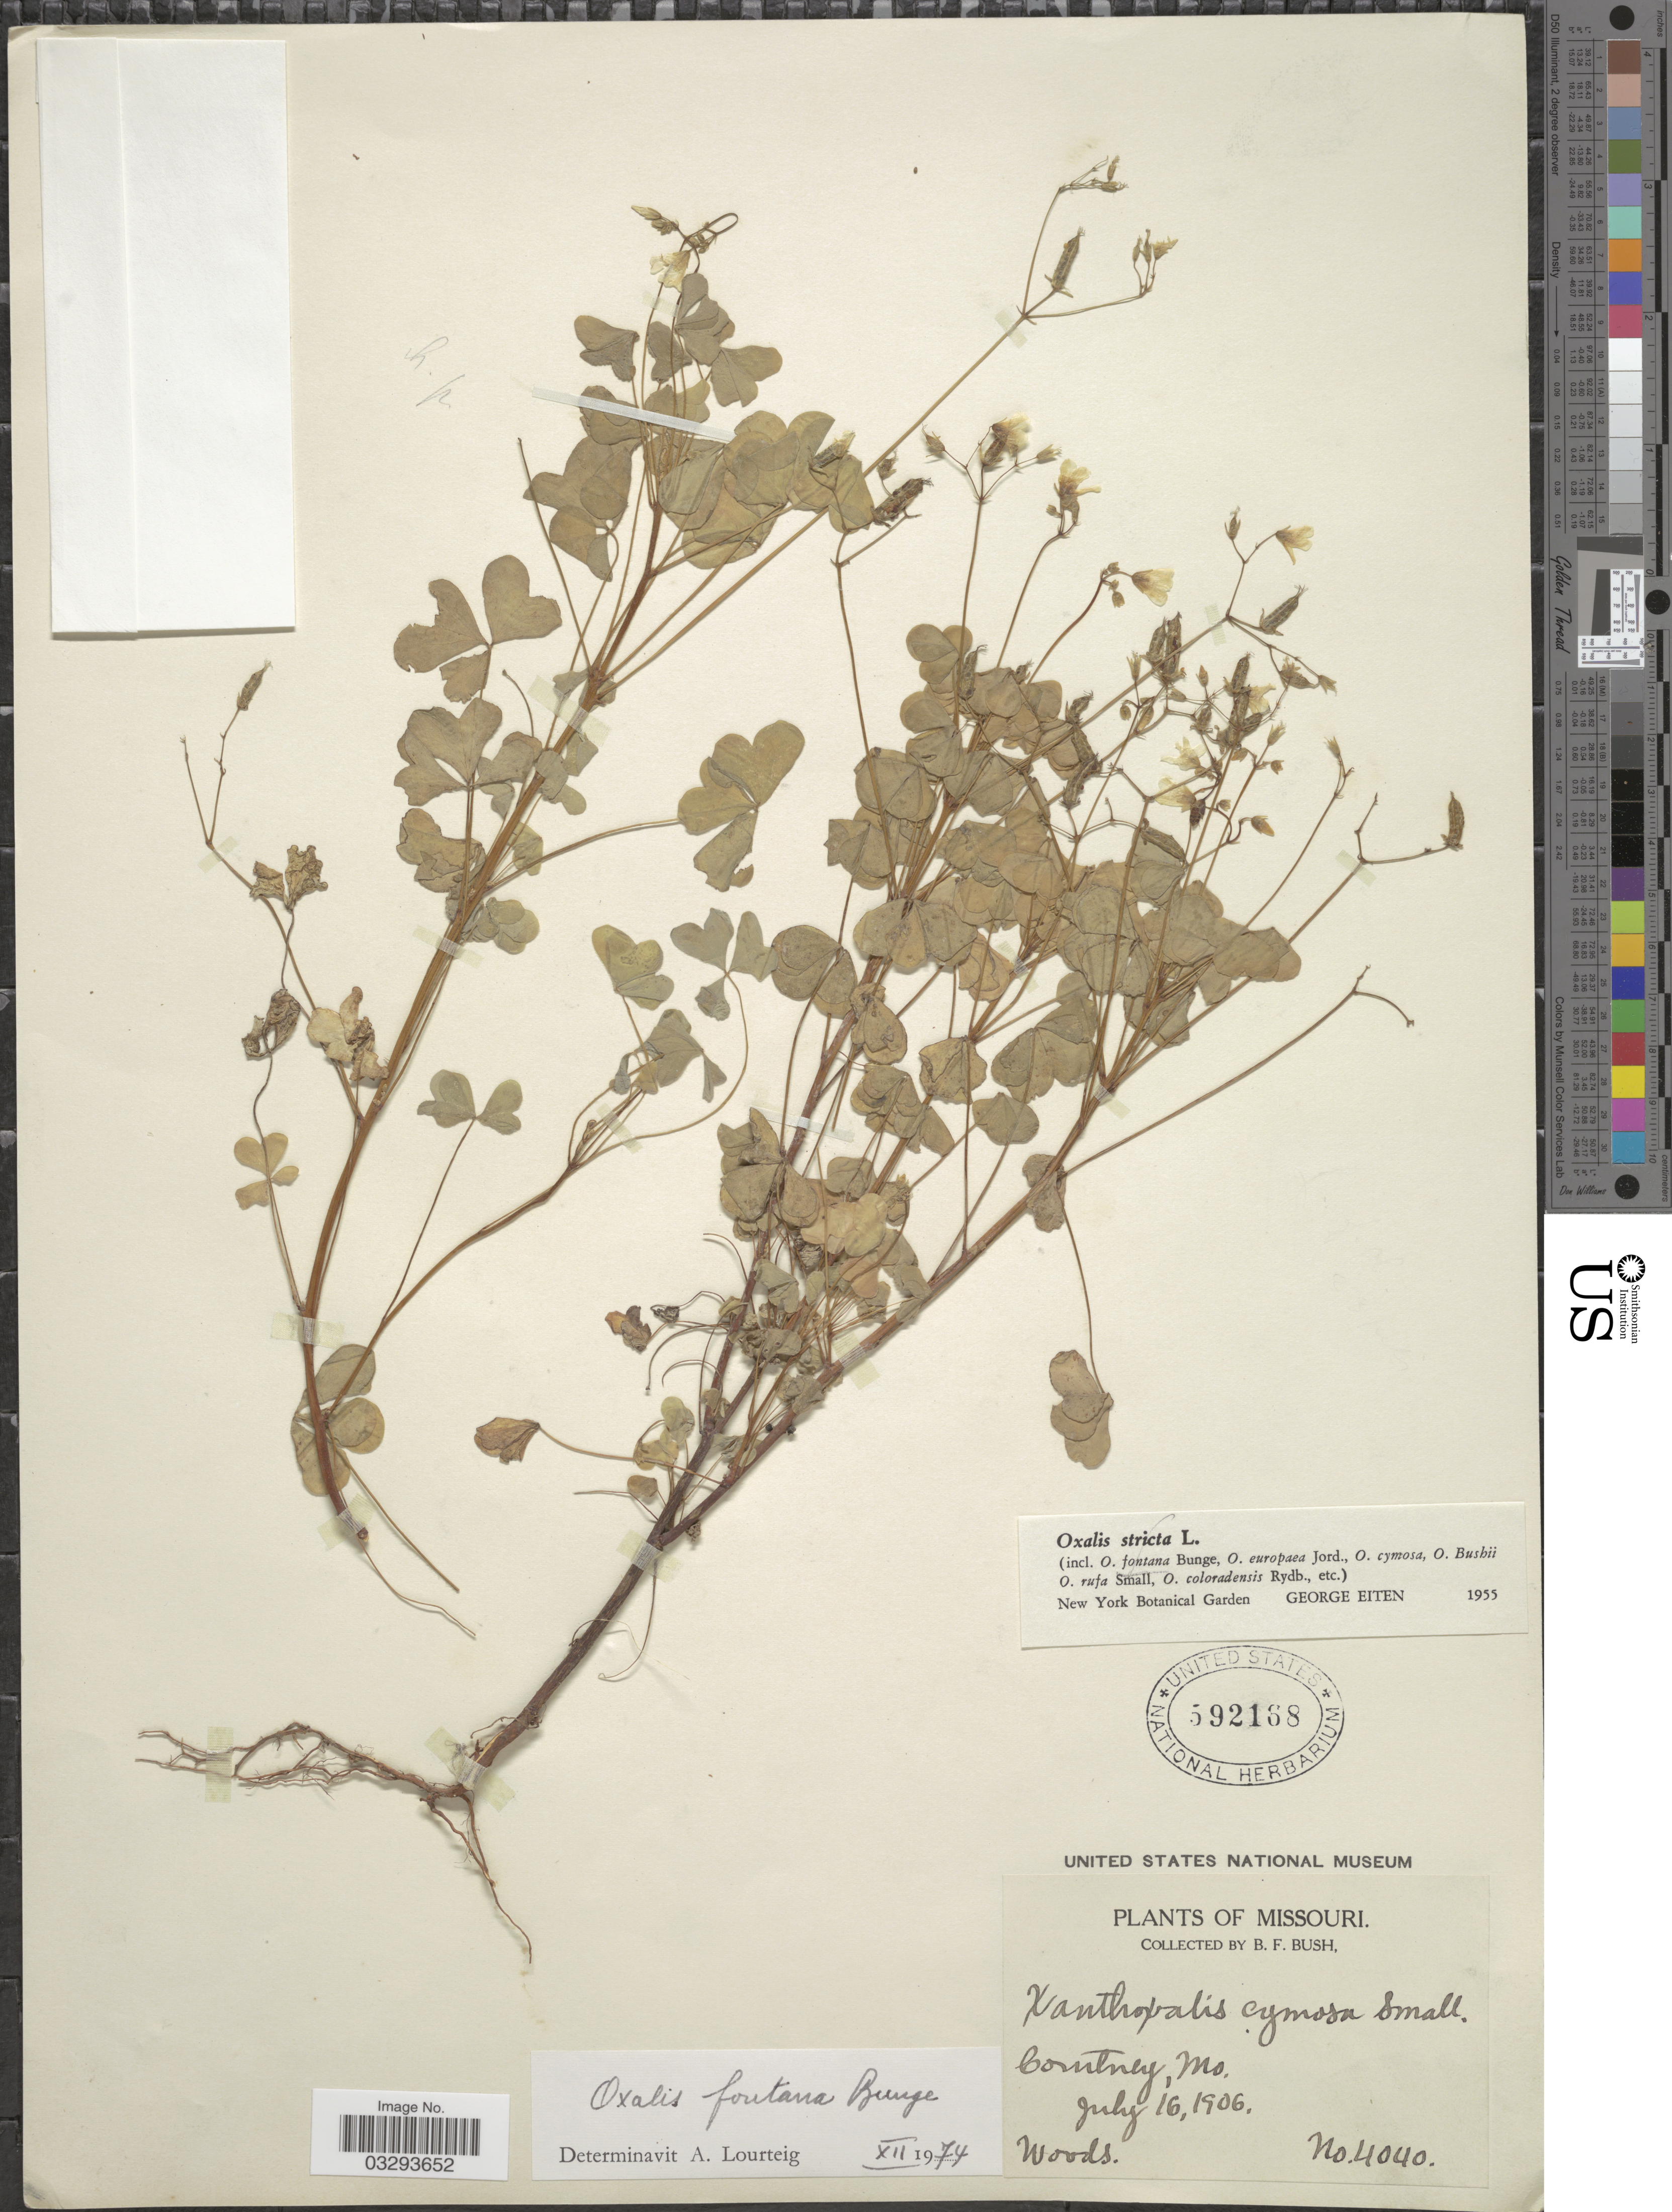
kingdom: Plantae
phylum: Tracheophyta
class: Magnoliopsida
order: Oxalidales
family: Oxalidaceae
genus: Oxalis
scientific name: Oxalis fontana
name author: Bunge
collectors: B. F. Bush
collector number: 4040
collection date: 1906-07-16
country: United States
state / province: Missouri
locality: Courtney.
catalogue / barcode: US 592168